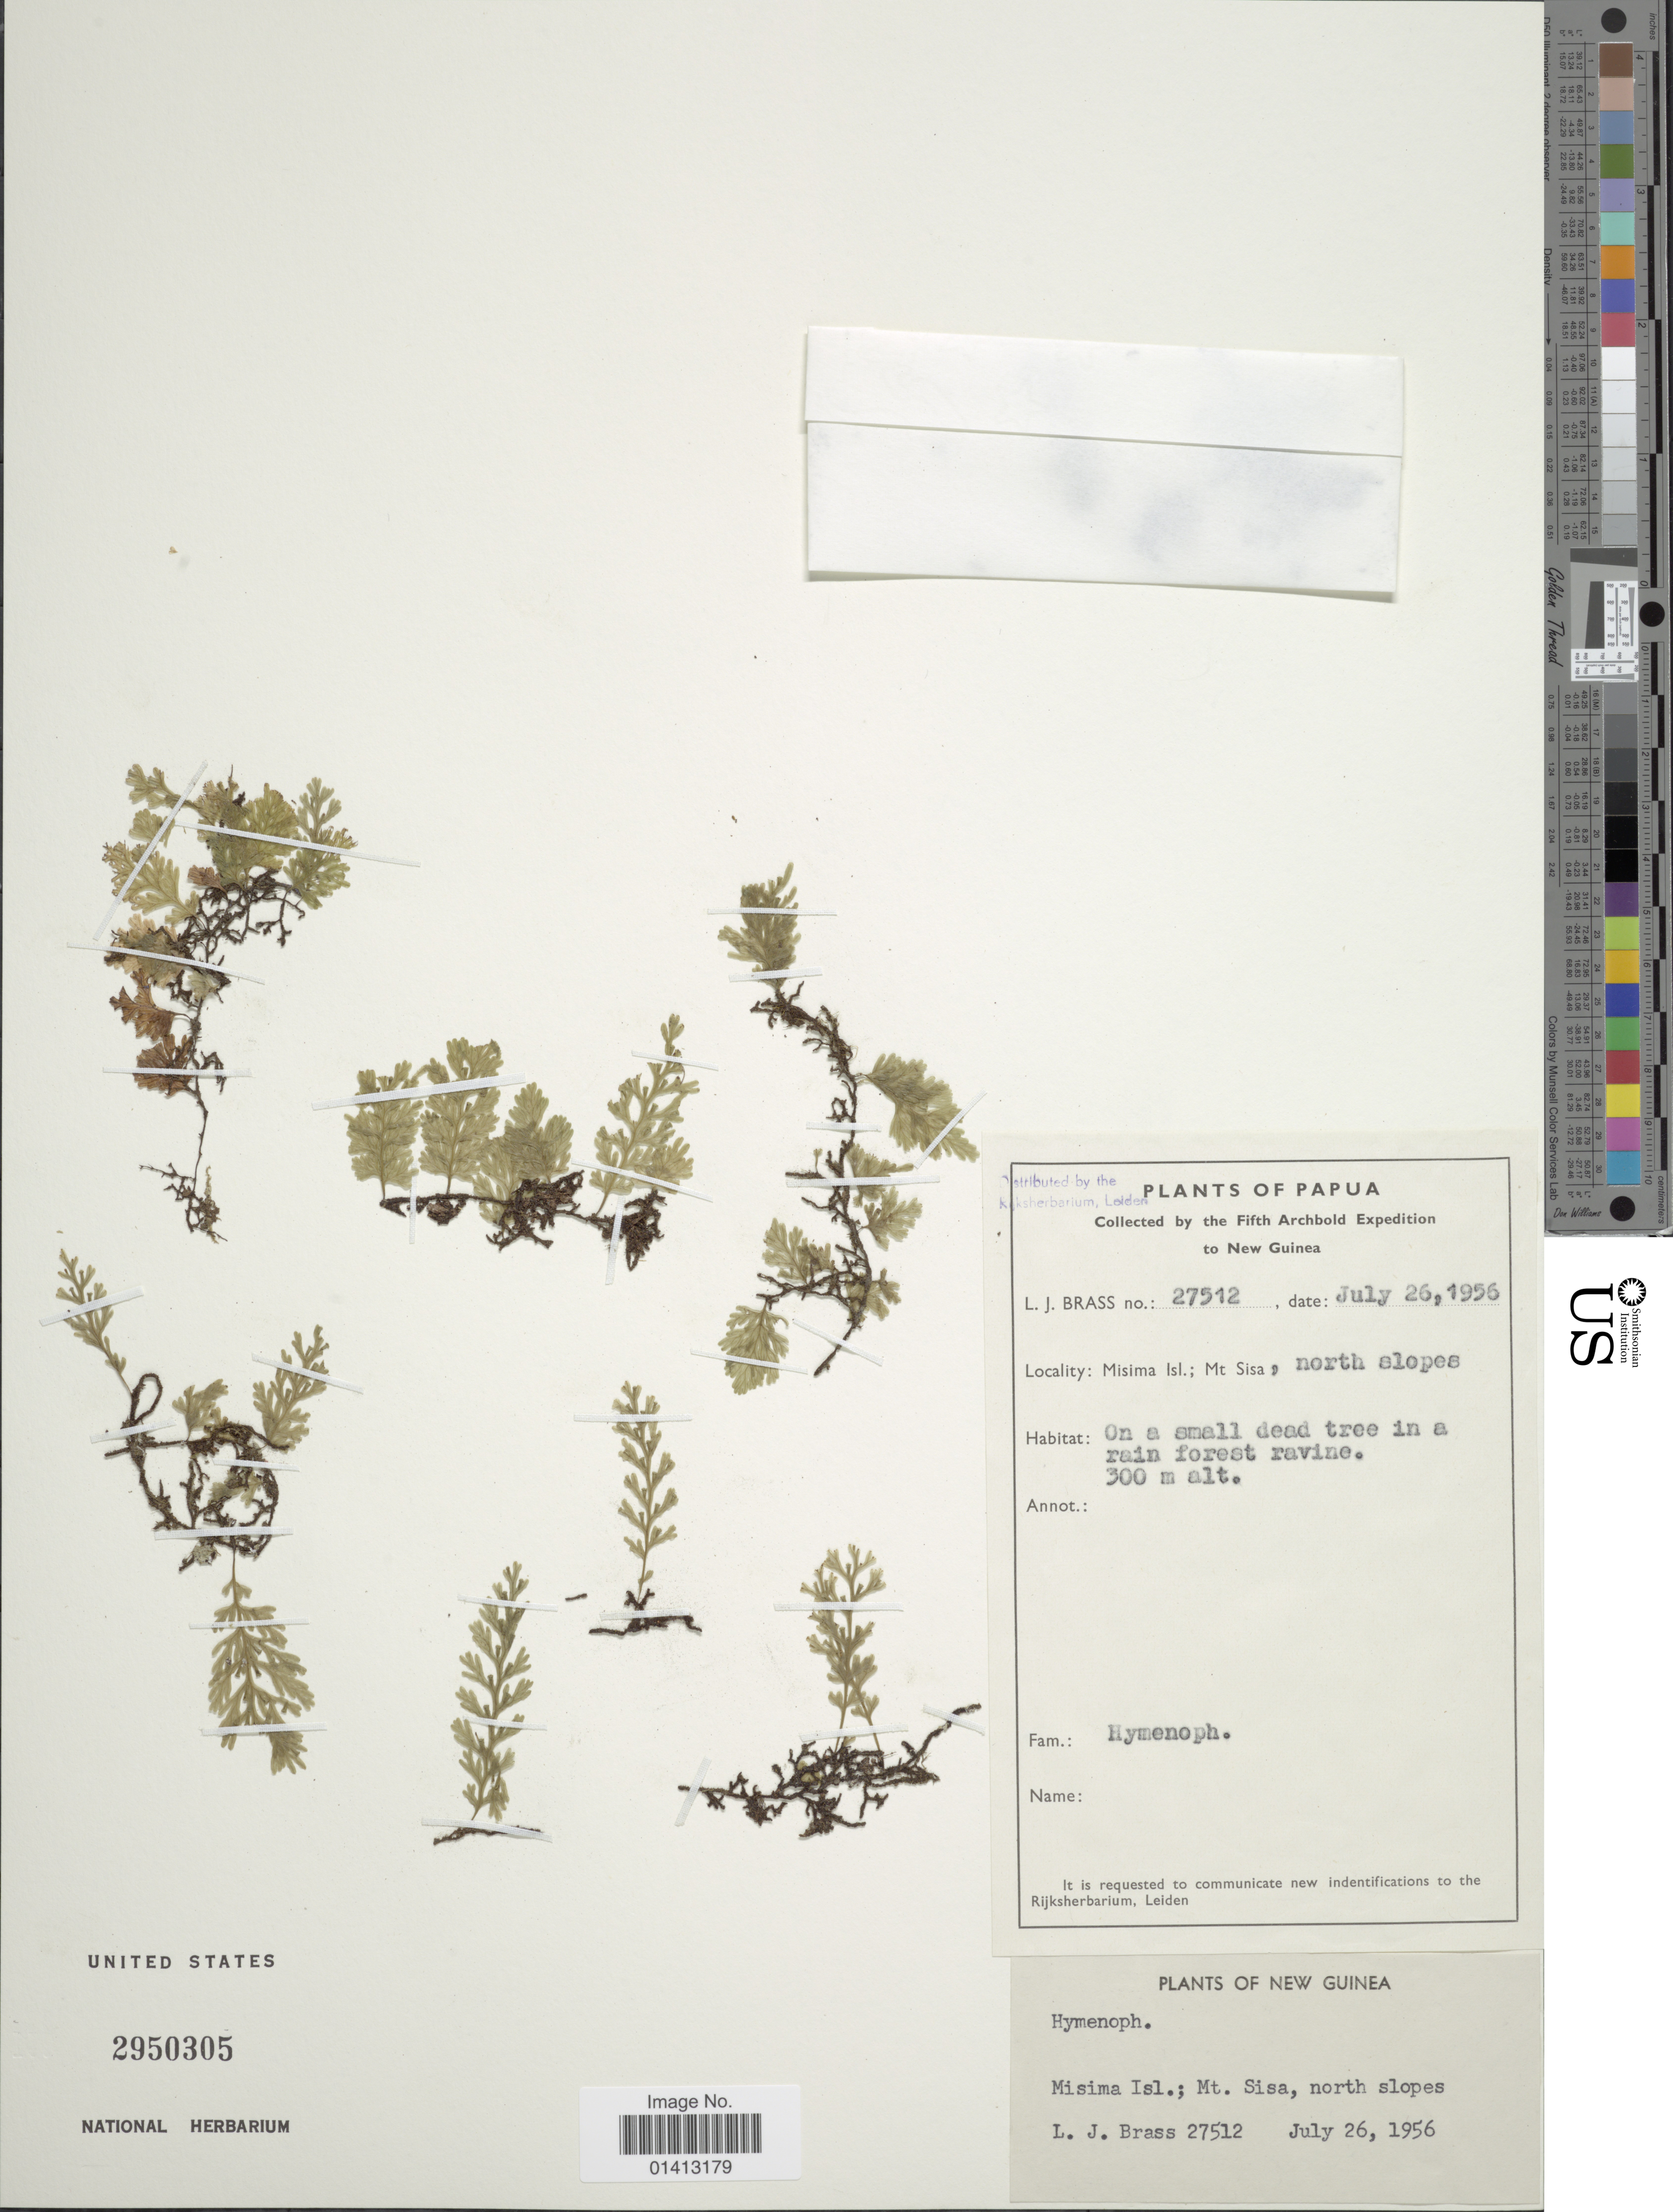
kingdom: Plantae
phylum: Tracheophyta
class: Polypodiopsida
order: Hymenophyllales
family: Hymenophyllaceae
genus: Crepidomanes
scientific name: Crepidomanes sp.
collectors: L. J. Brass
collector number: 27512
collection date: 1956-07-26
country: Papua New Guinea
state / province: Milne Bay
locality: Misima Isl.; Mt Sisa, north slopes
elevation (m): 300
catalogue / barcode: US 2950305